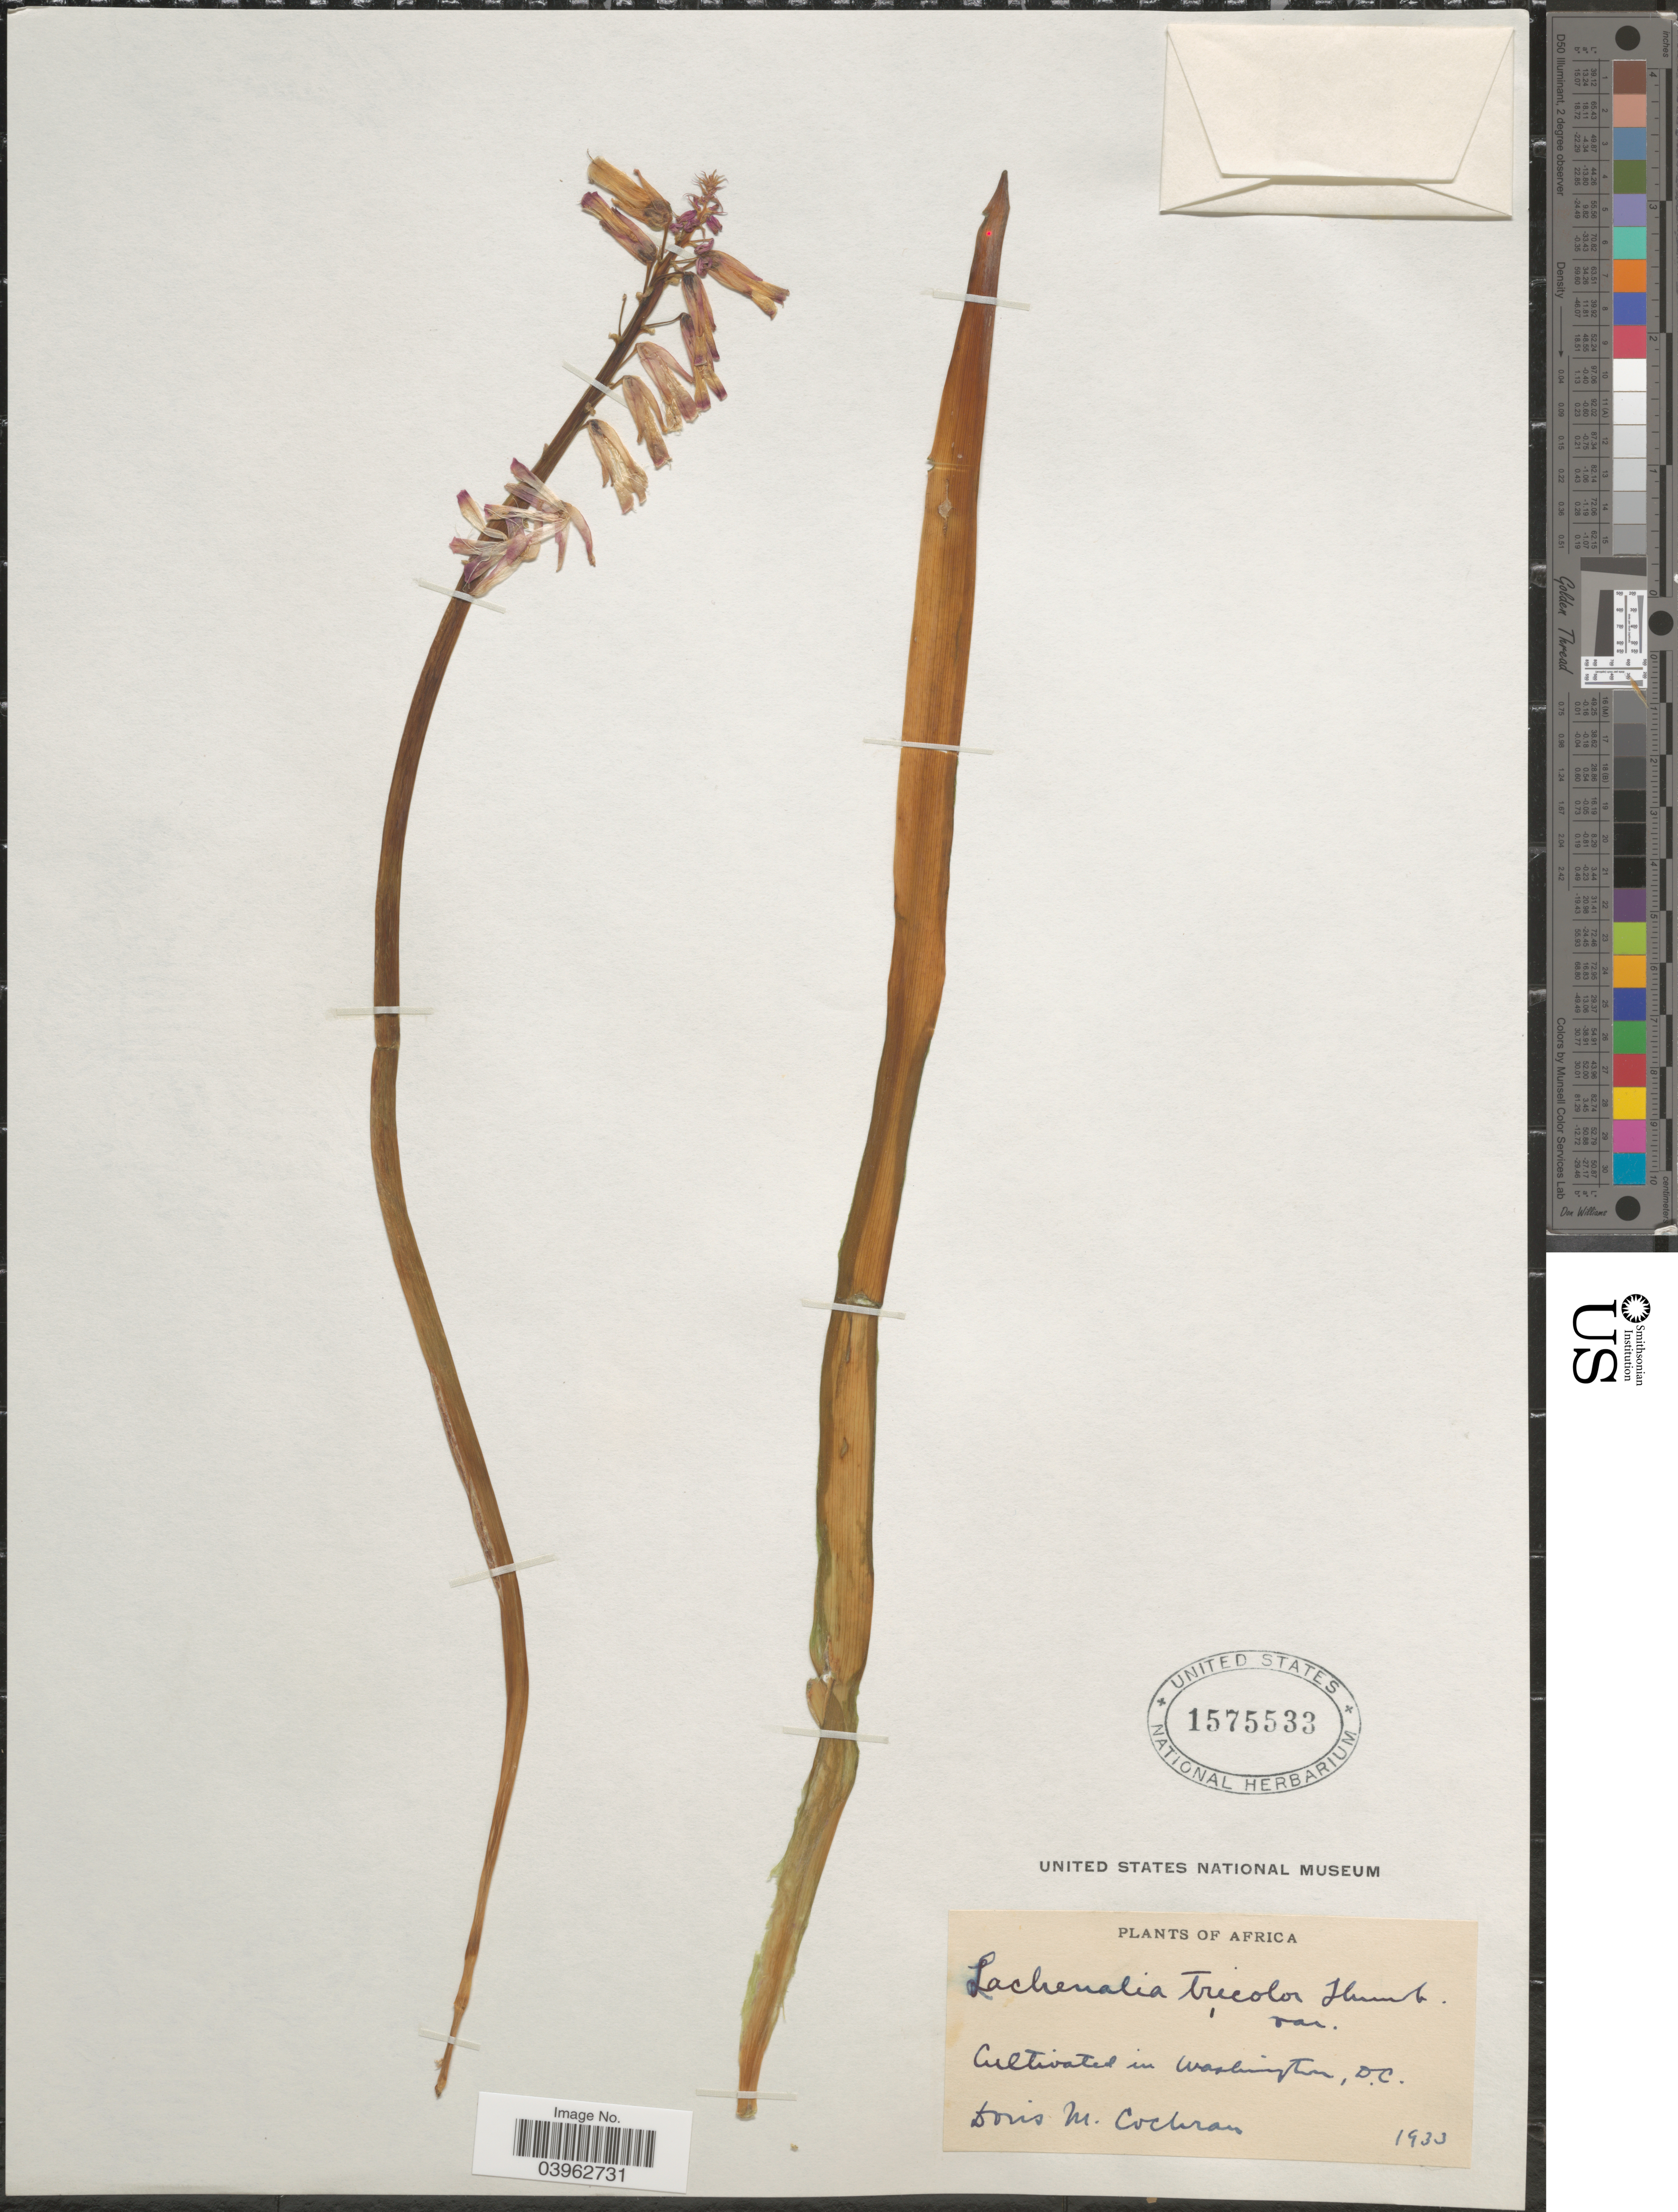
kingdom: Plantae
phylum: Tracheophyta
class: Liliopsida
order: Asparagales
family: Asparagaceae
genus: Lachenalia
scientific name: Lachenalia tricolor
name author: J. Jacq. ex Murray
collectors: D. Cochrane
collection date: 1933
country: United States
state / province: District of Columbia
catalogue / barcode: US 1575533